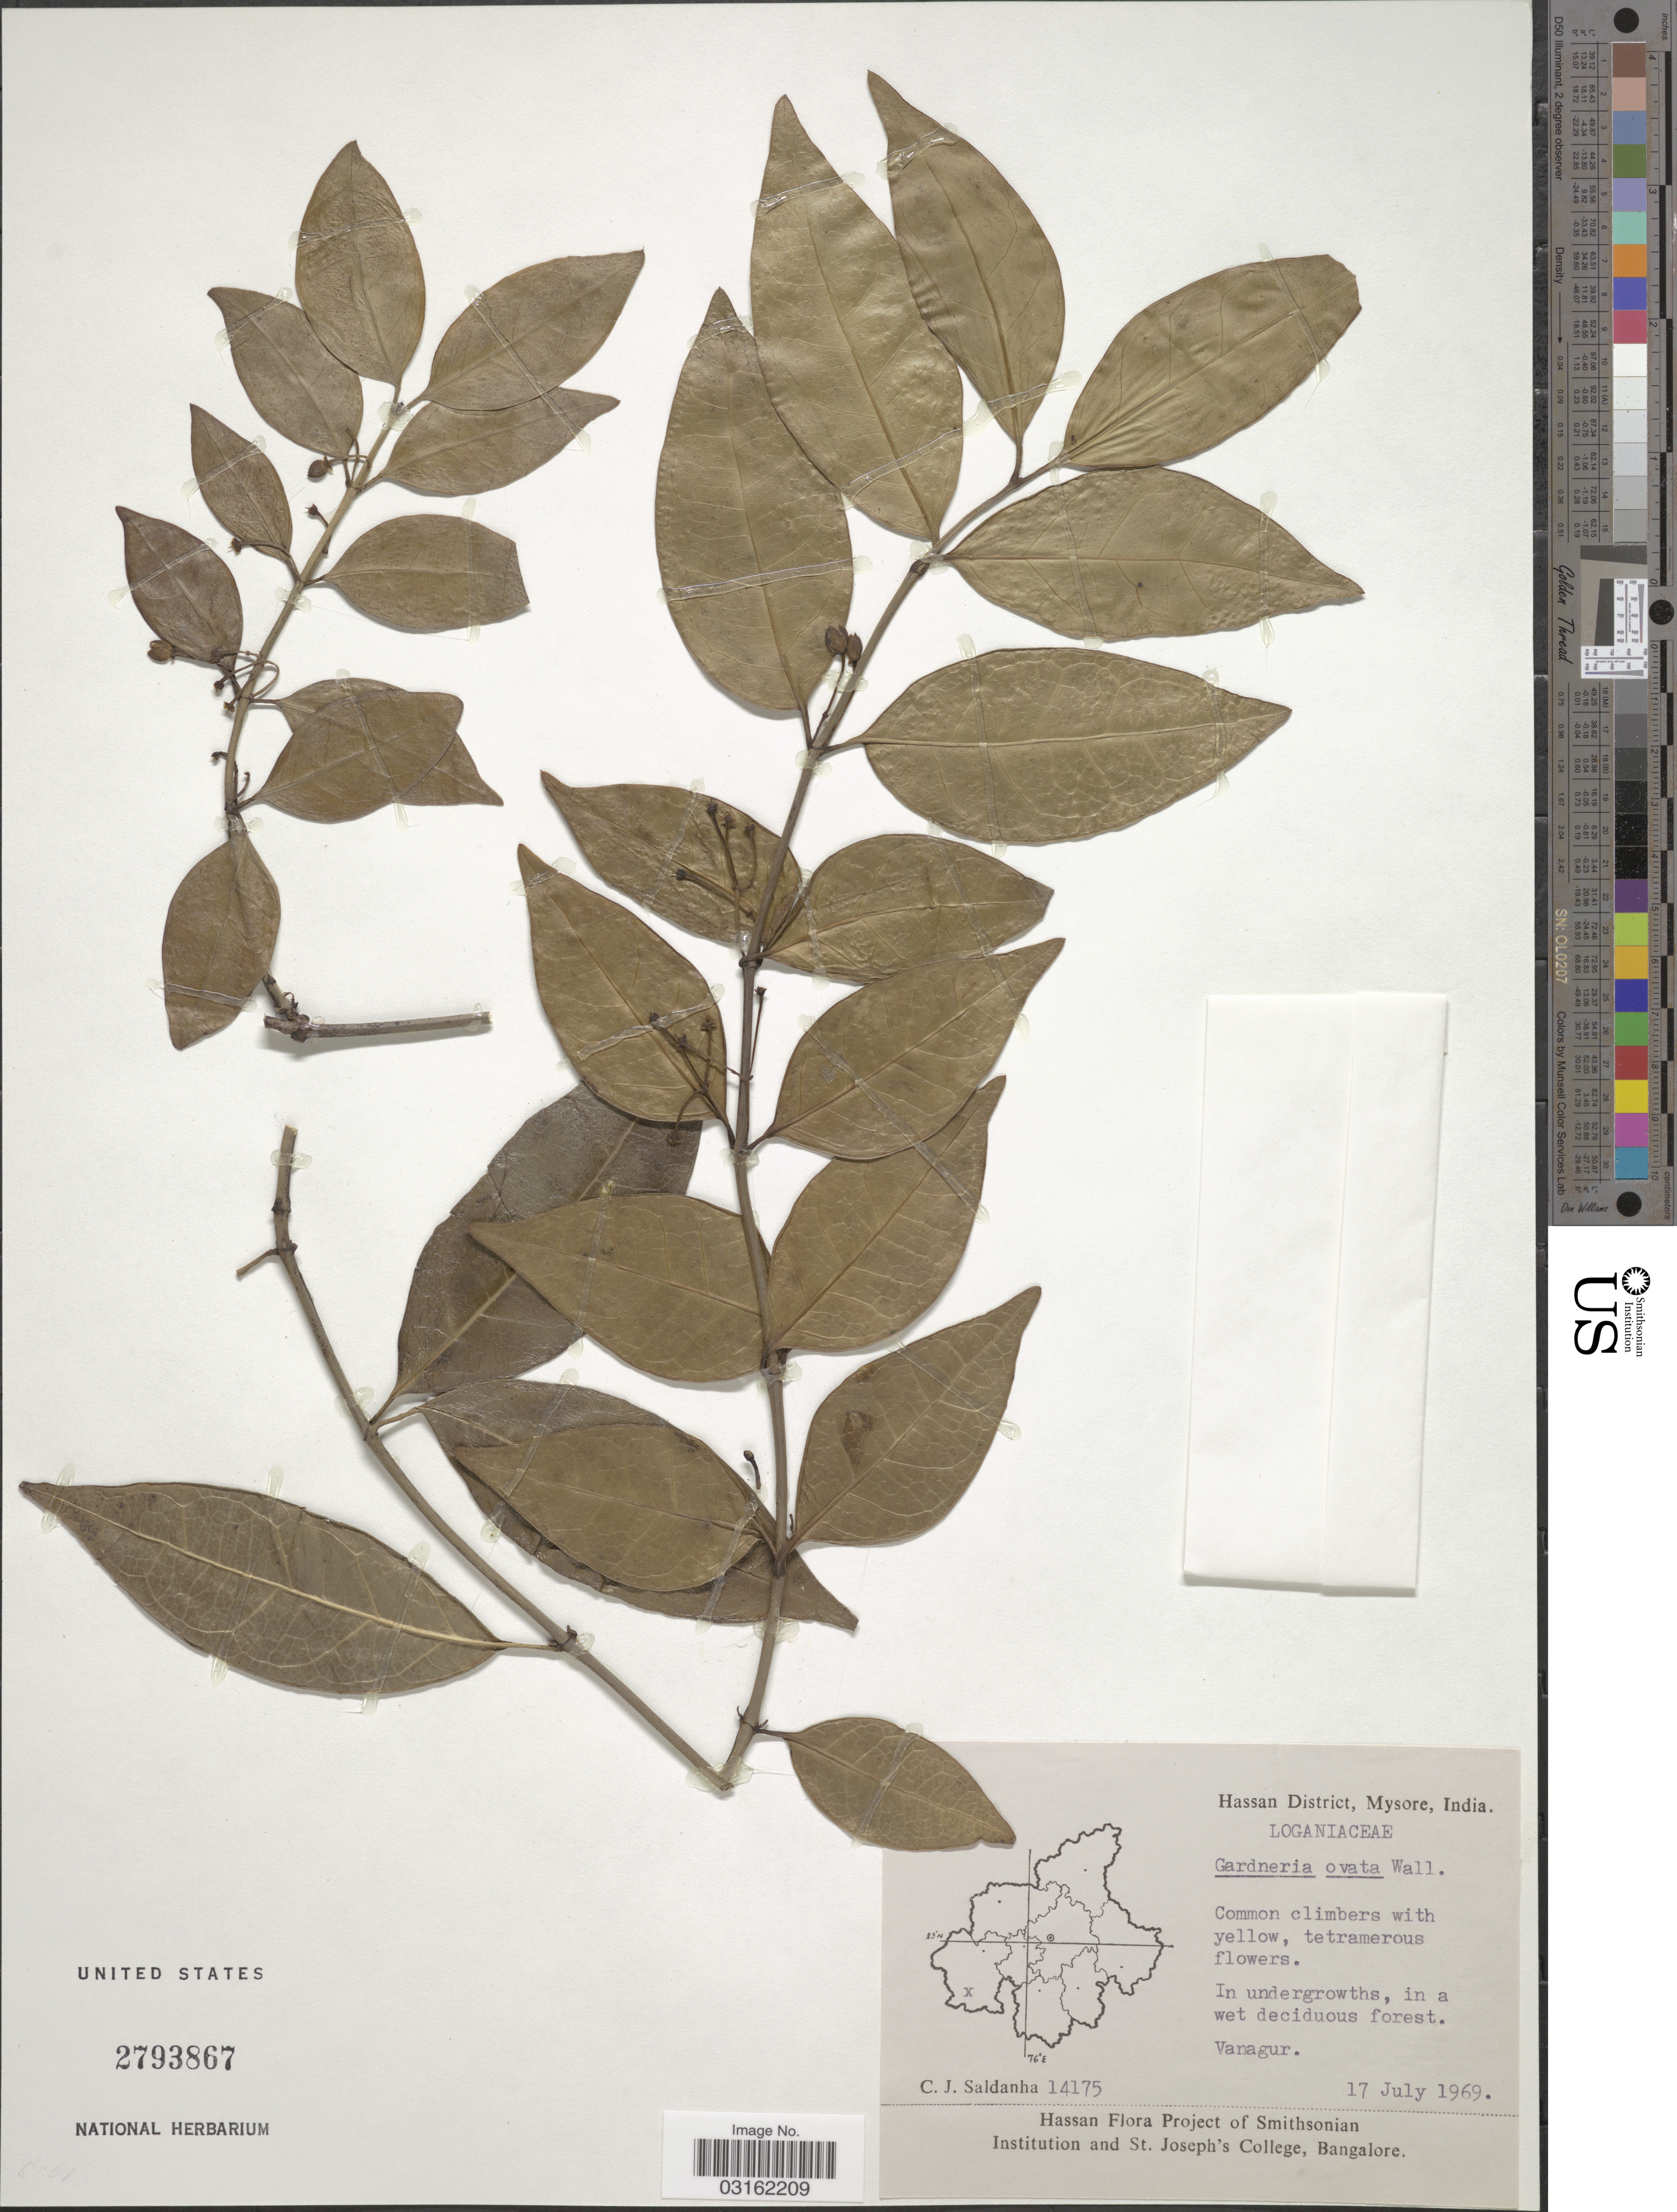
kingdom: Plantae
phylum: Tracheophyta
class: Magnoliopsida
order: Gentianales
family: Loganiaceae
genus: Gardneria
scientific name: Gardneria ovata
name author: Wall.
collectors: C. J. Saldanha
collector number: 14175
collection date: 1969-07-17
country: India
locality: Hassan District, Mysore, Vanagur.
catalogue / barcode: US 2793867